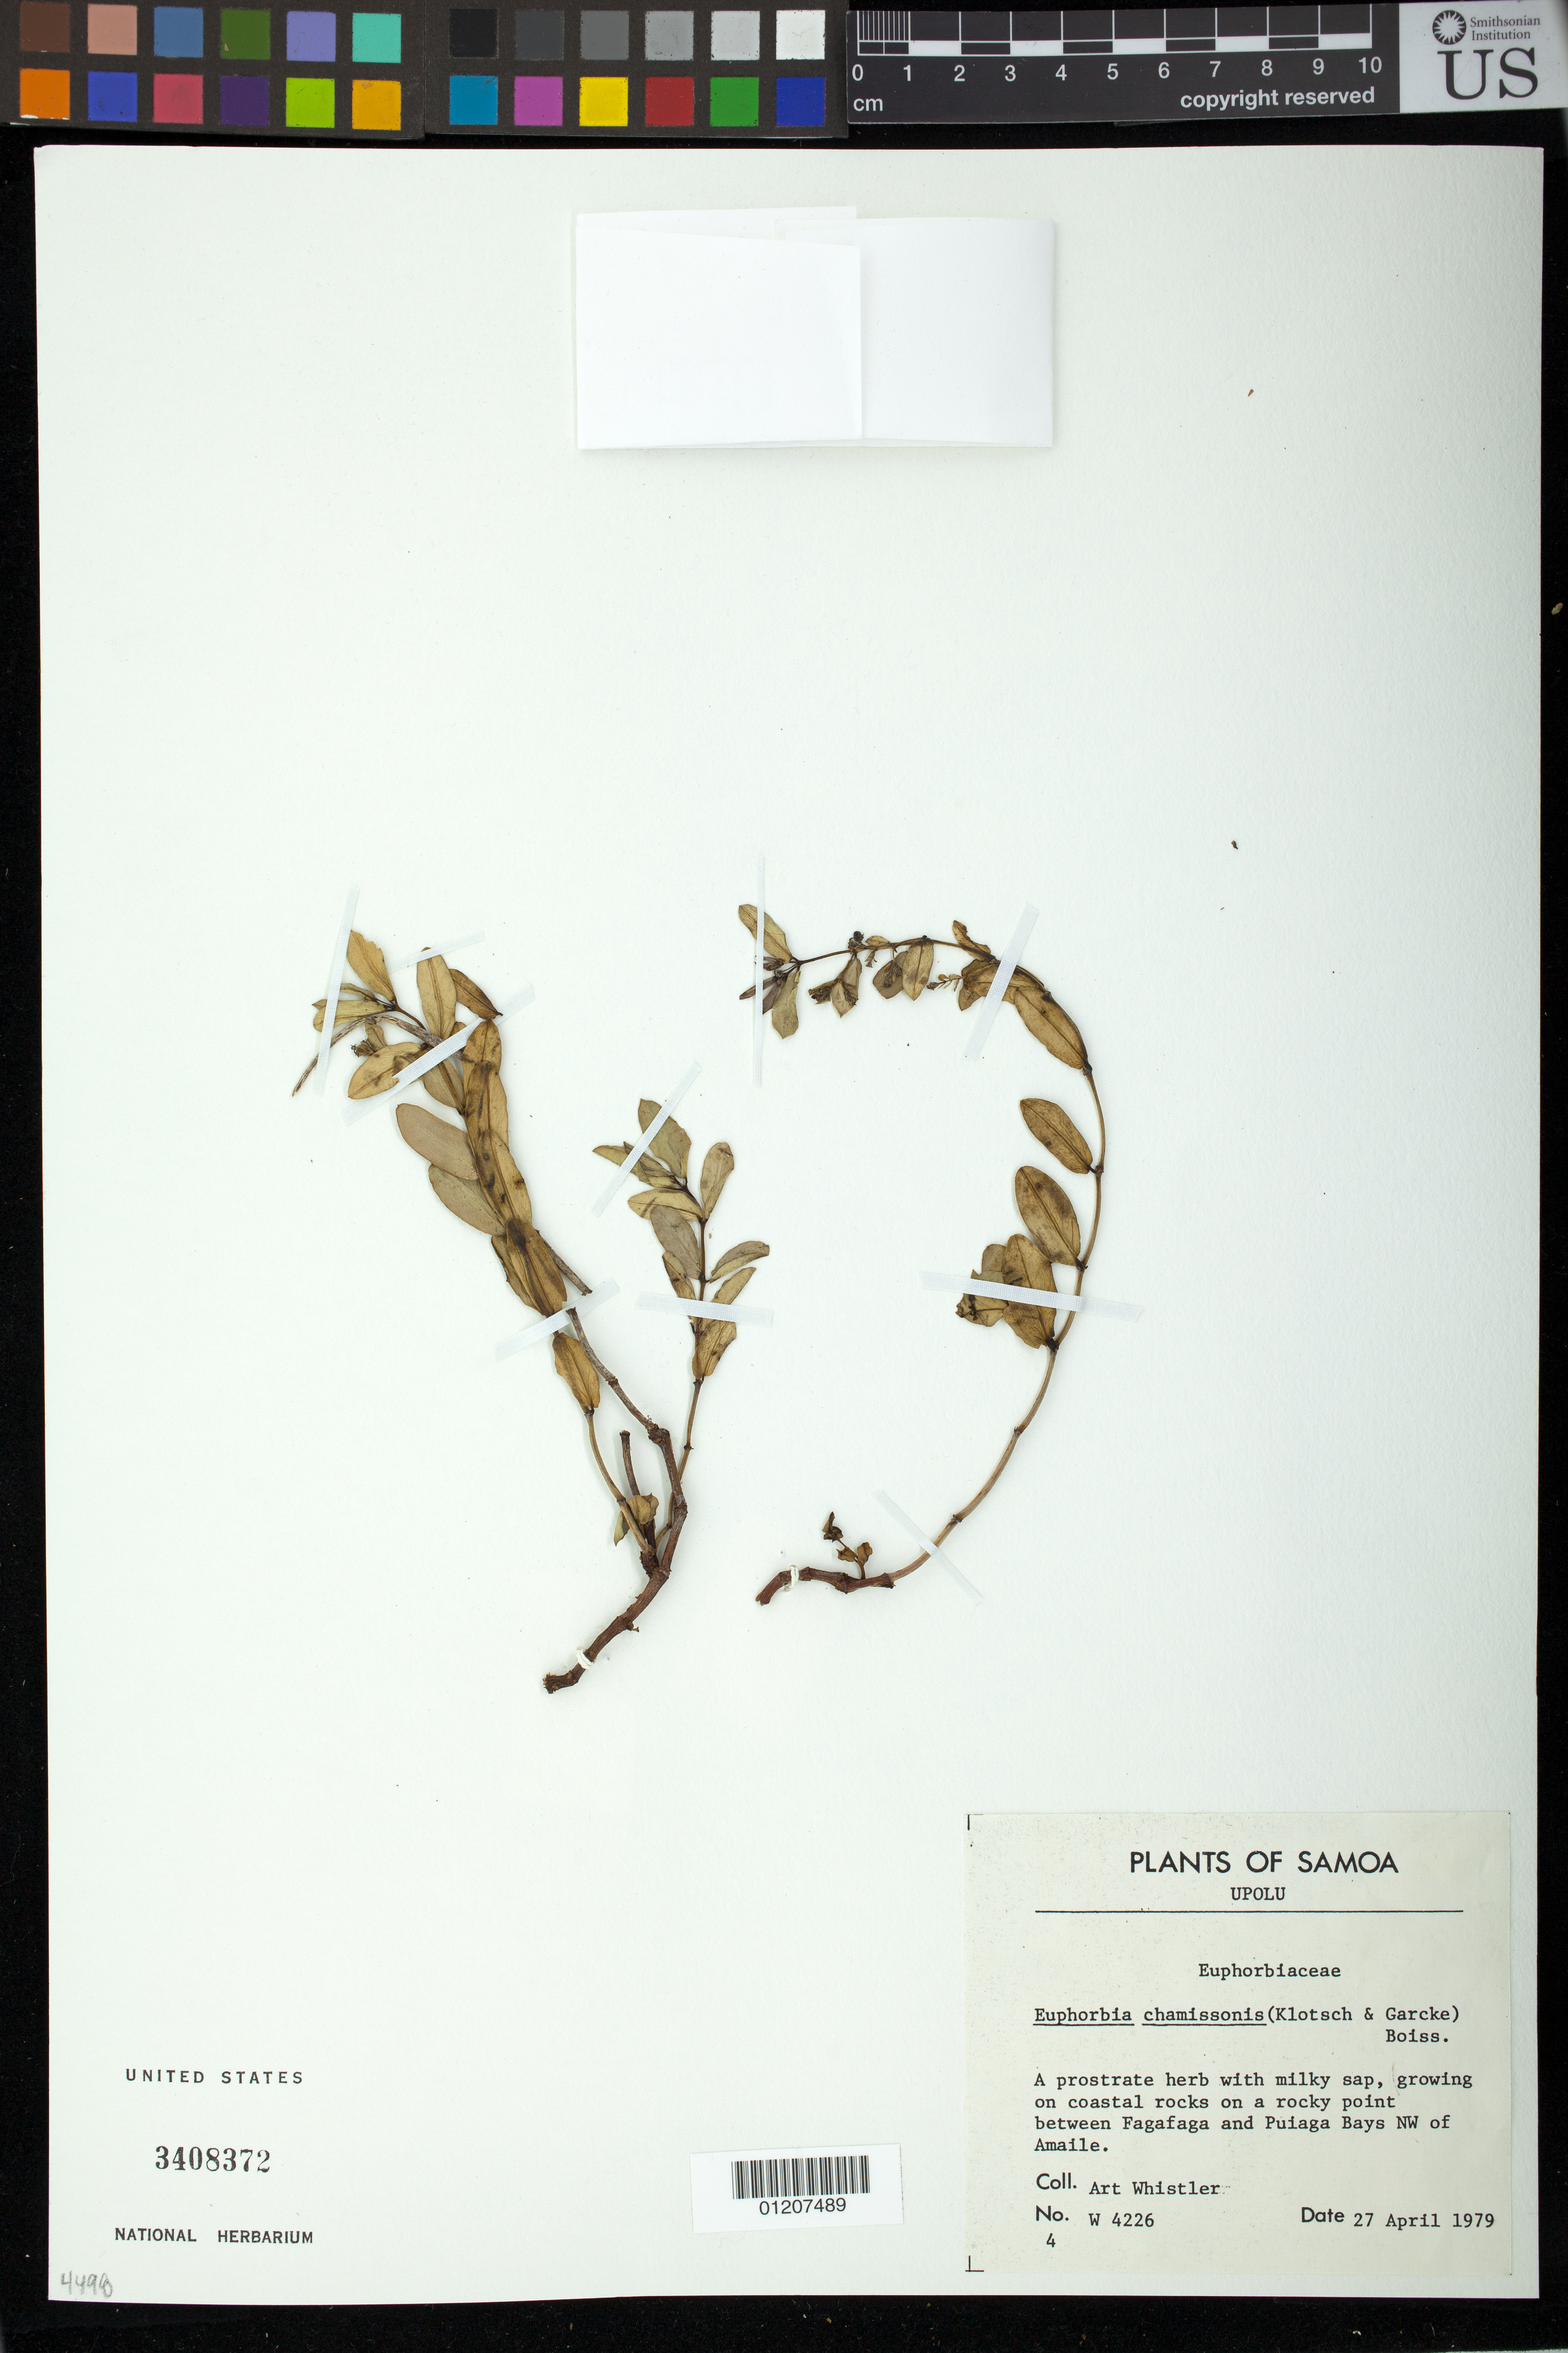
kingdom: Plantae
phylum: Tracheophyta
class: Magnoliopsida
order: Malpighiales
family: Euphorbiaceae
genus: Euphorbia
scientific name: Euphorbia chamissonis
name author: (Klotzsch ex Klotzsch & Garcke) Boiss.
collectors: A. Whistler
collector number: W 4226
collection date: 1979-04-27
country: Samoa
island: Upolu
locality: On a rocky point between Fagafaga and Puiaga Bays NW of Amaile.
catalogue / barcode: US 3408372